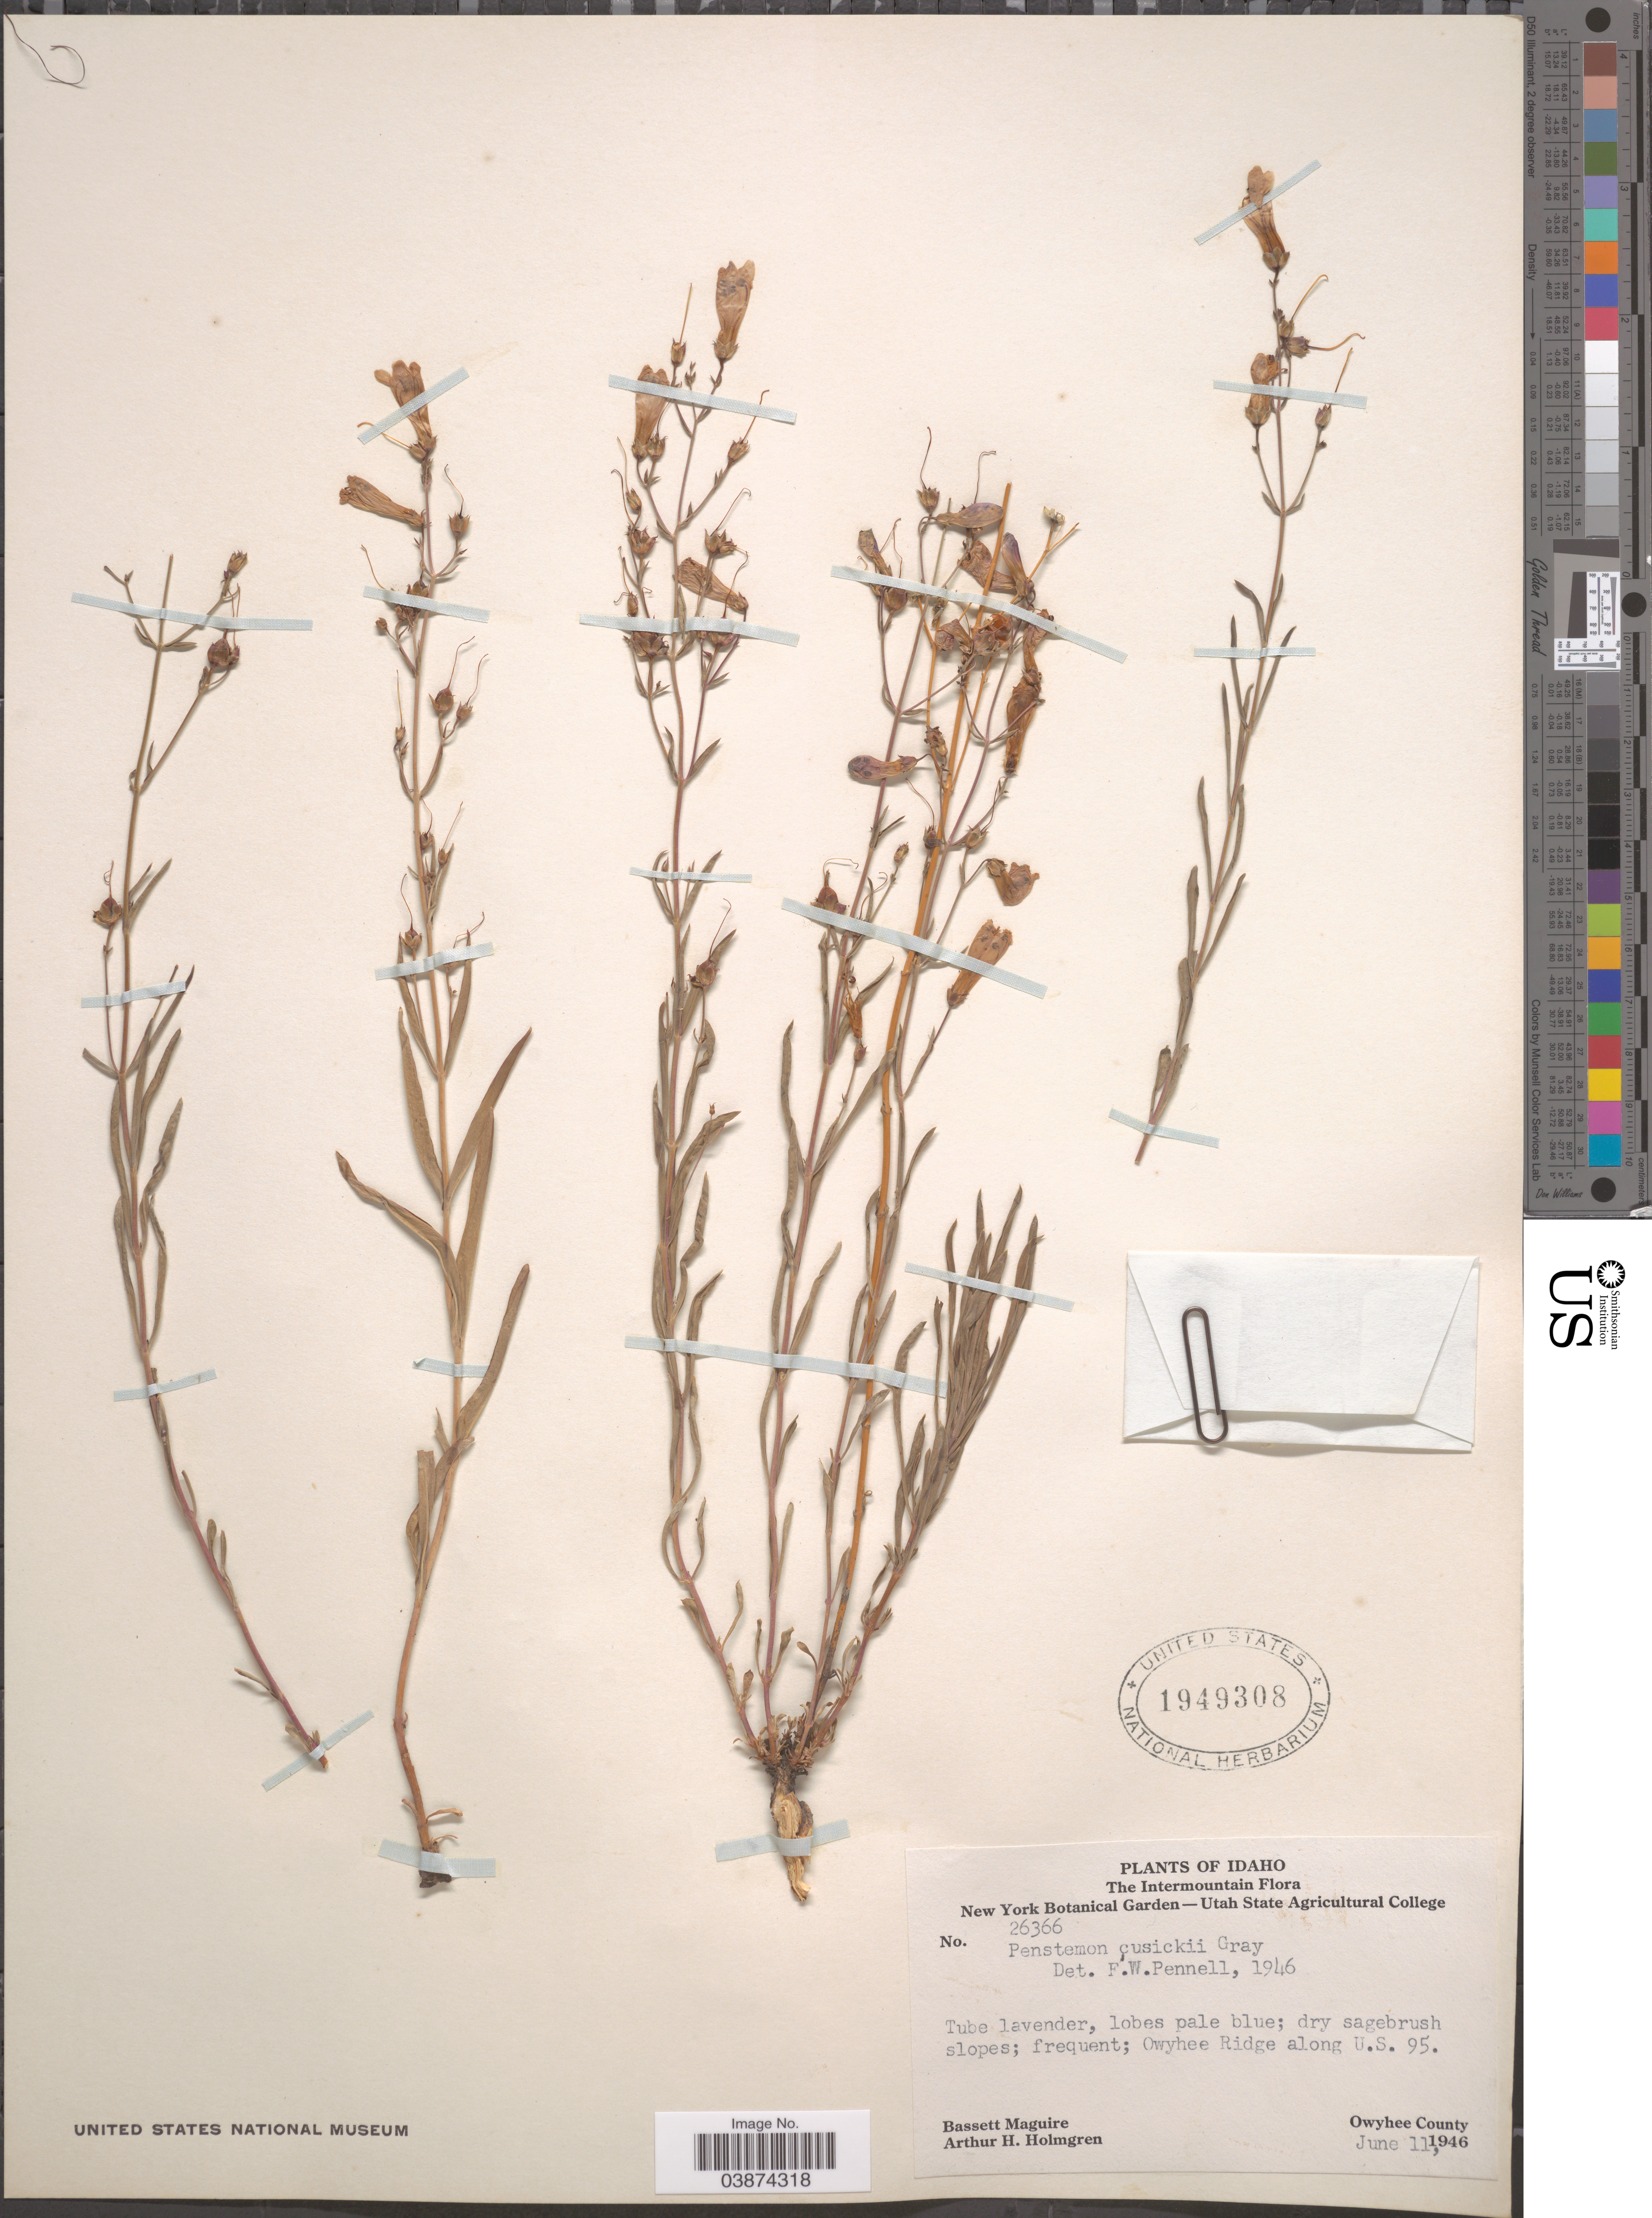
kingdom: Plantae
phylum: Tracheophyta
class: Magnoliopsida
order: Lamiales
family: Plantaginaceae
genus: Penstemon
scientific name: Penstemon cusickii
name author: A. Gray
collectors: B. Maguire & A. H. Holmgren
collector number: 26366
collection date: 1946-06-11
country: United States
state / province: Idaho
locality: The Intermountain. Owyhee Ridge along U.S. 95. Owyhee County.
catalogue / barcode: US 1949308